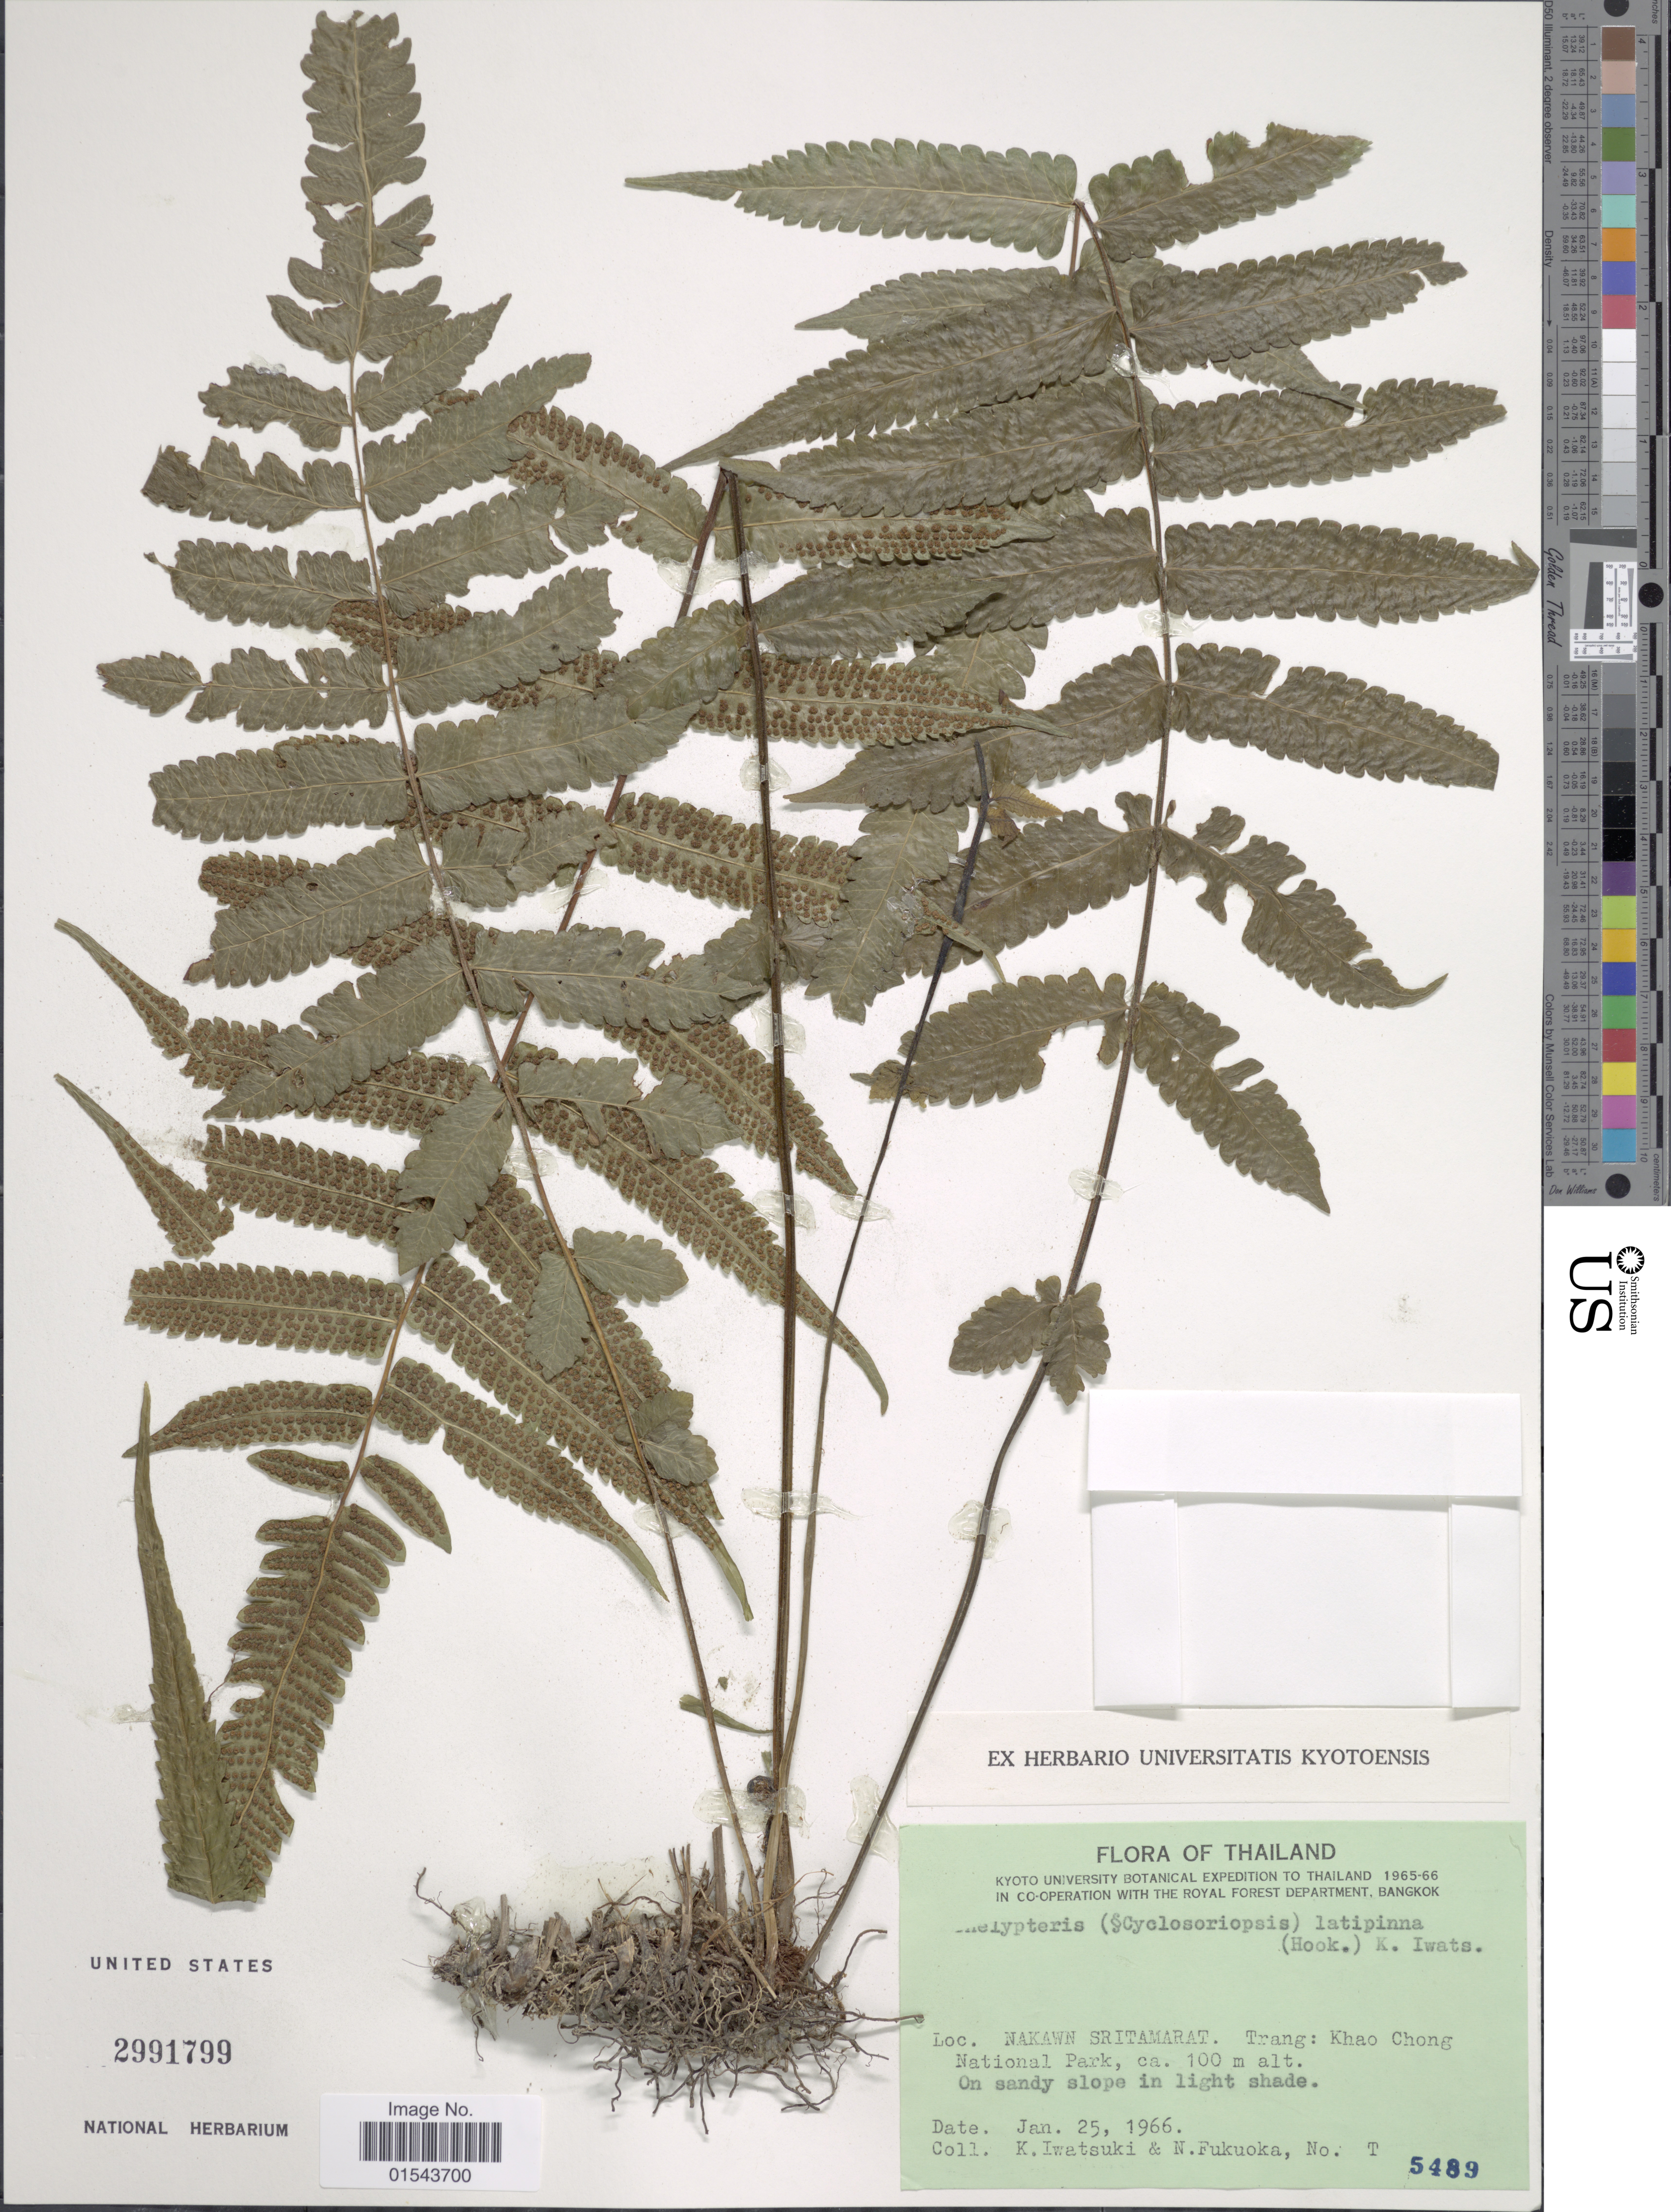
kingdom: Plantae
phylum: Tracheophyta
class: Polypodiopsida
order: Polypodiales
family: Thelypteridaceae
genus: Christella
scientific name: Christella latipinna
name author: (Benth.) H. Lév.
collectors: K. Iwatsuki & N. Fukuoka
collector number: T 5489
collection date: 1966-01-25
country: Thailand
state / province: Trang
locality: Nakawn Sritamarat. Trang: Khao Chong National Park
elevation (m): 100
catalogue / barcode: US 2991799